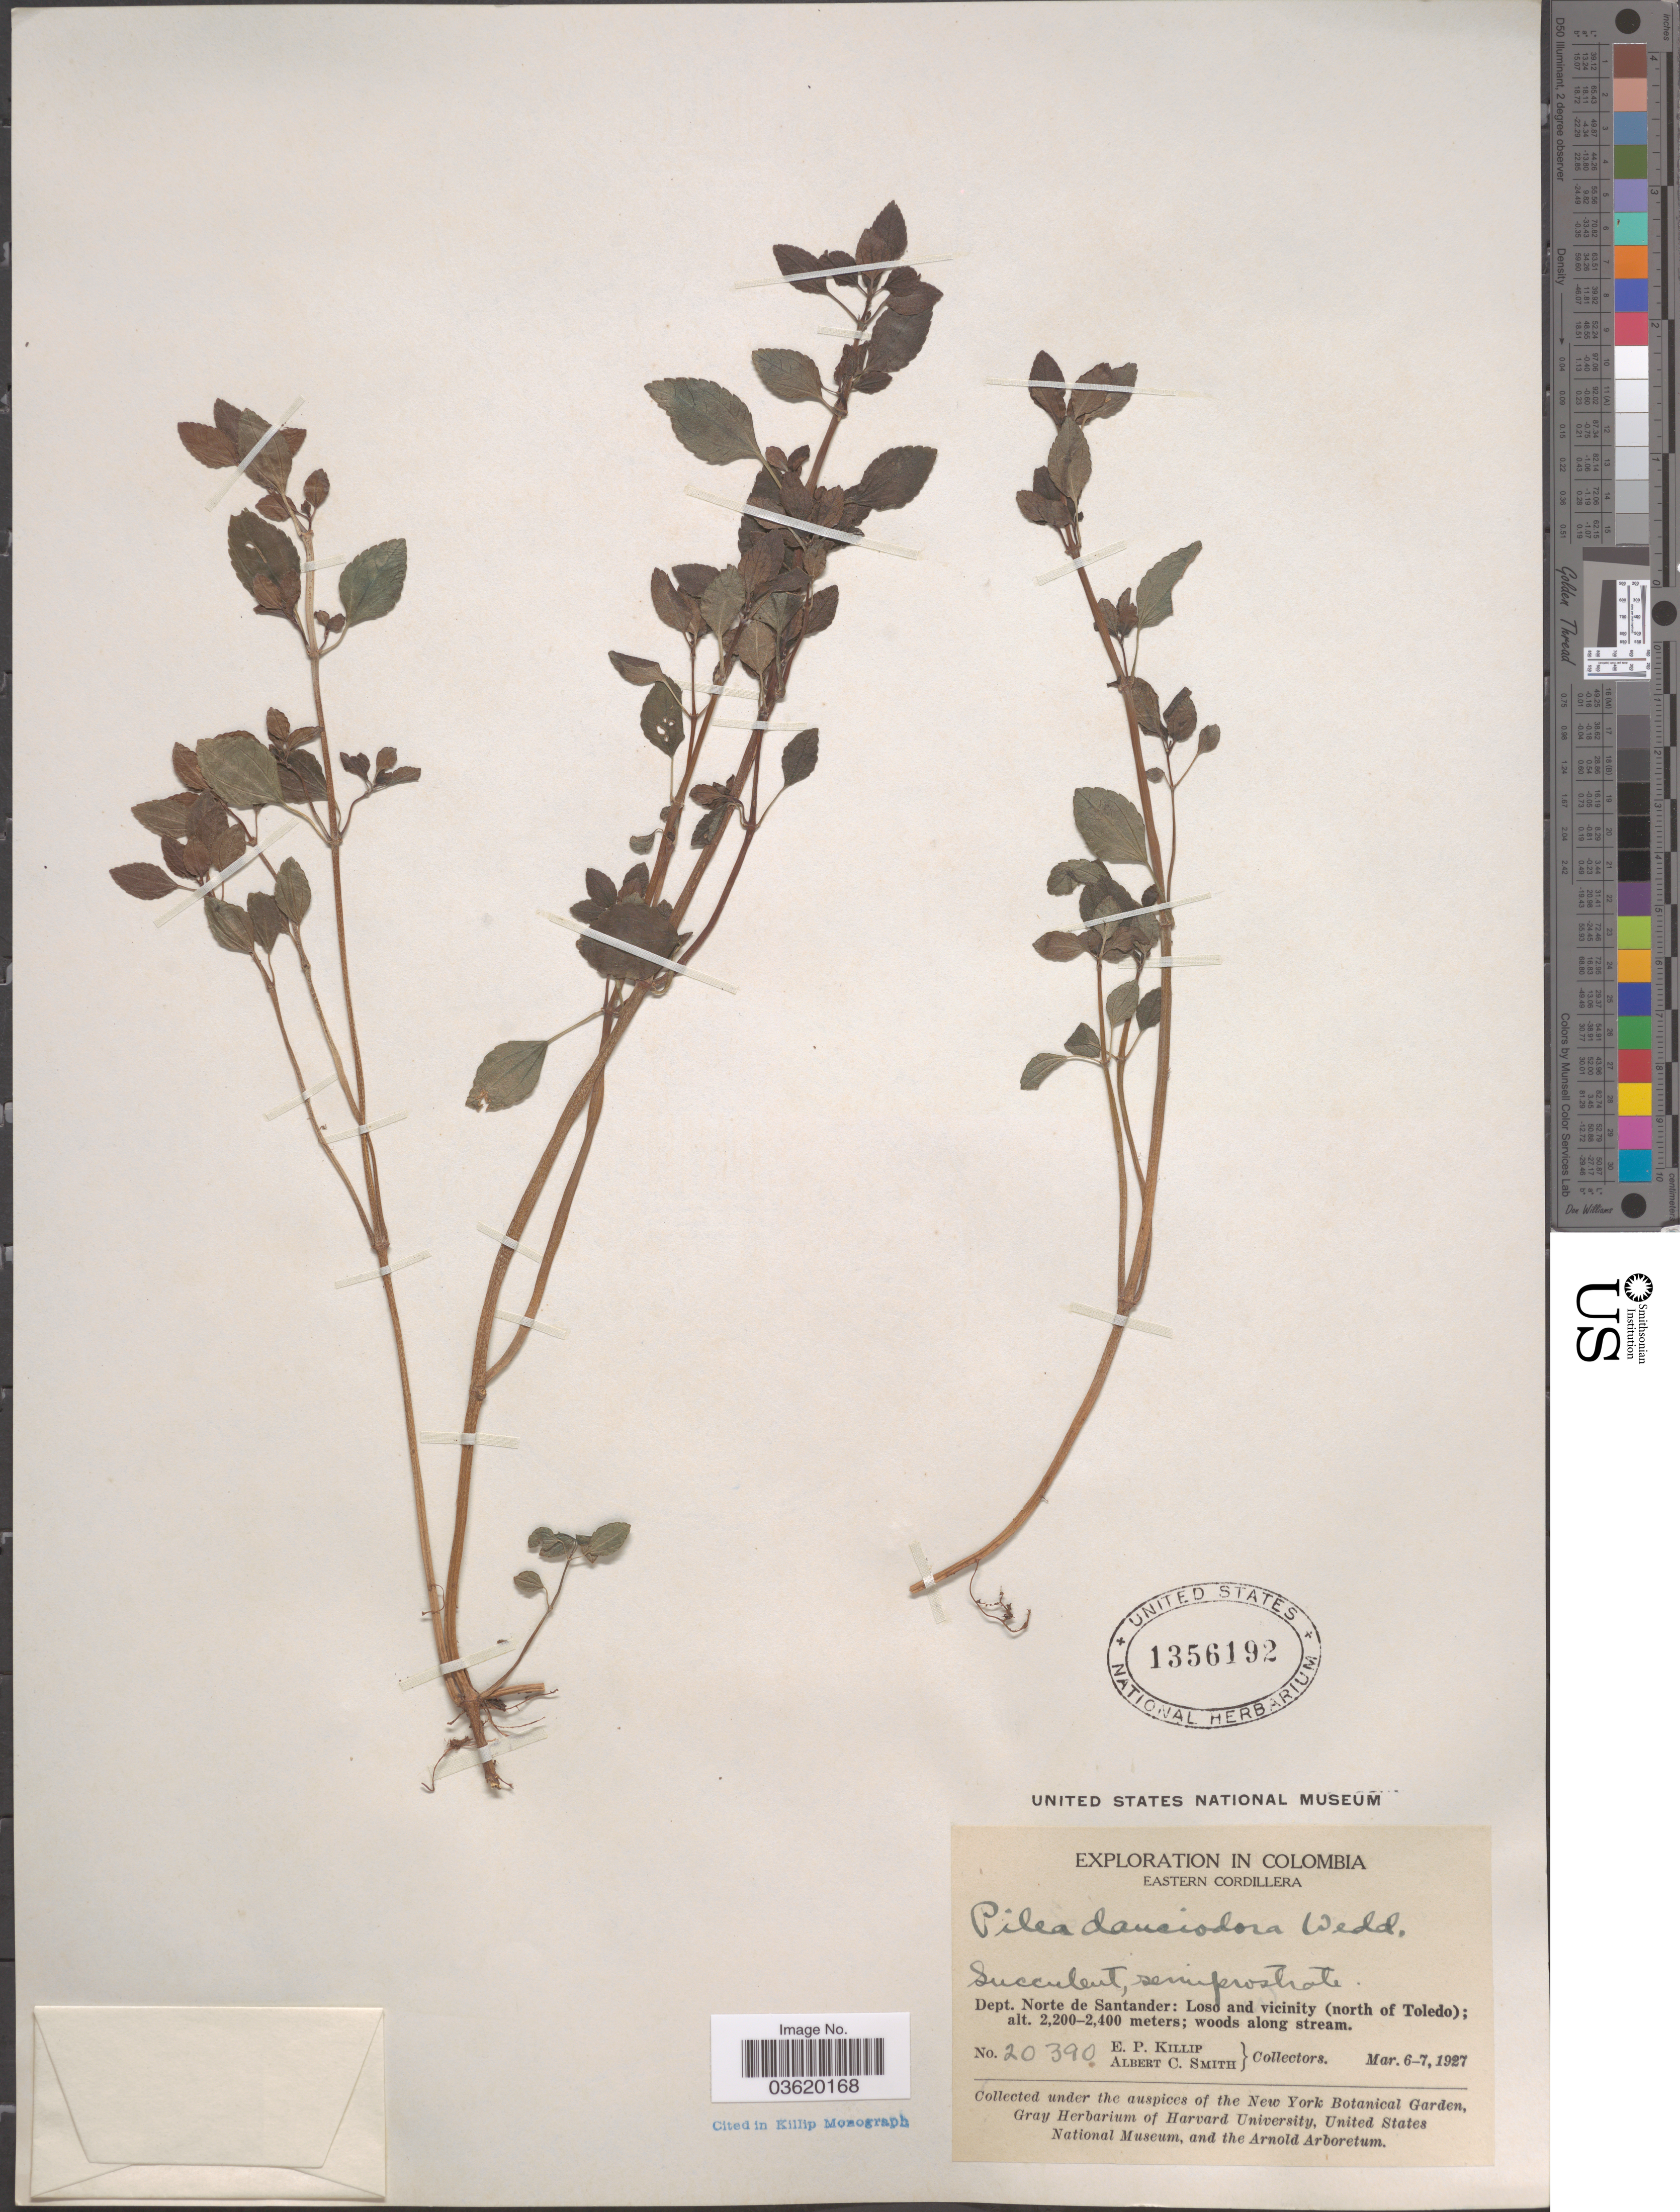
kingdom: Plantae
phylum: Tracheophyta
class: Magnoliopsida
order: Rosales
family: Urticaceae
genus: Pilea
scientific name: Pilea dauciodora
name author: Pav. ex Wedd.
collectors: E. P. Killip & A. C. Smith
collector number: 20390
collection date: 1927-03-06/1927-03-07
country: Colombia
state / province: Norte de Santander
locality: Eastern Cordillera. Norte de Santander. Dept. Norte de Santander: Loso and vicinity (north of Toledo).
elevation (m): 2200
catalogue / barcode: US 1356192